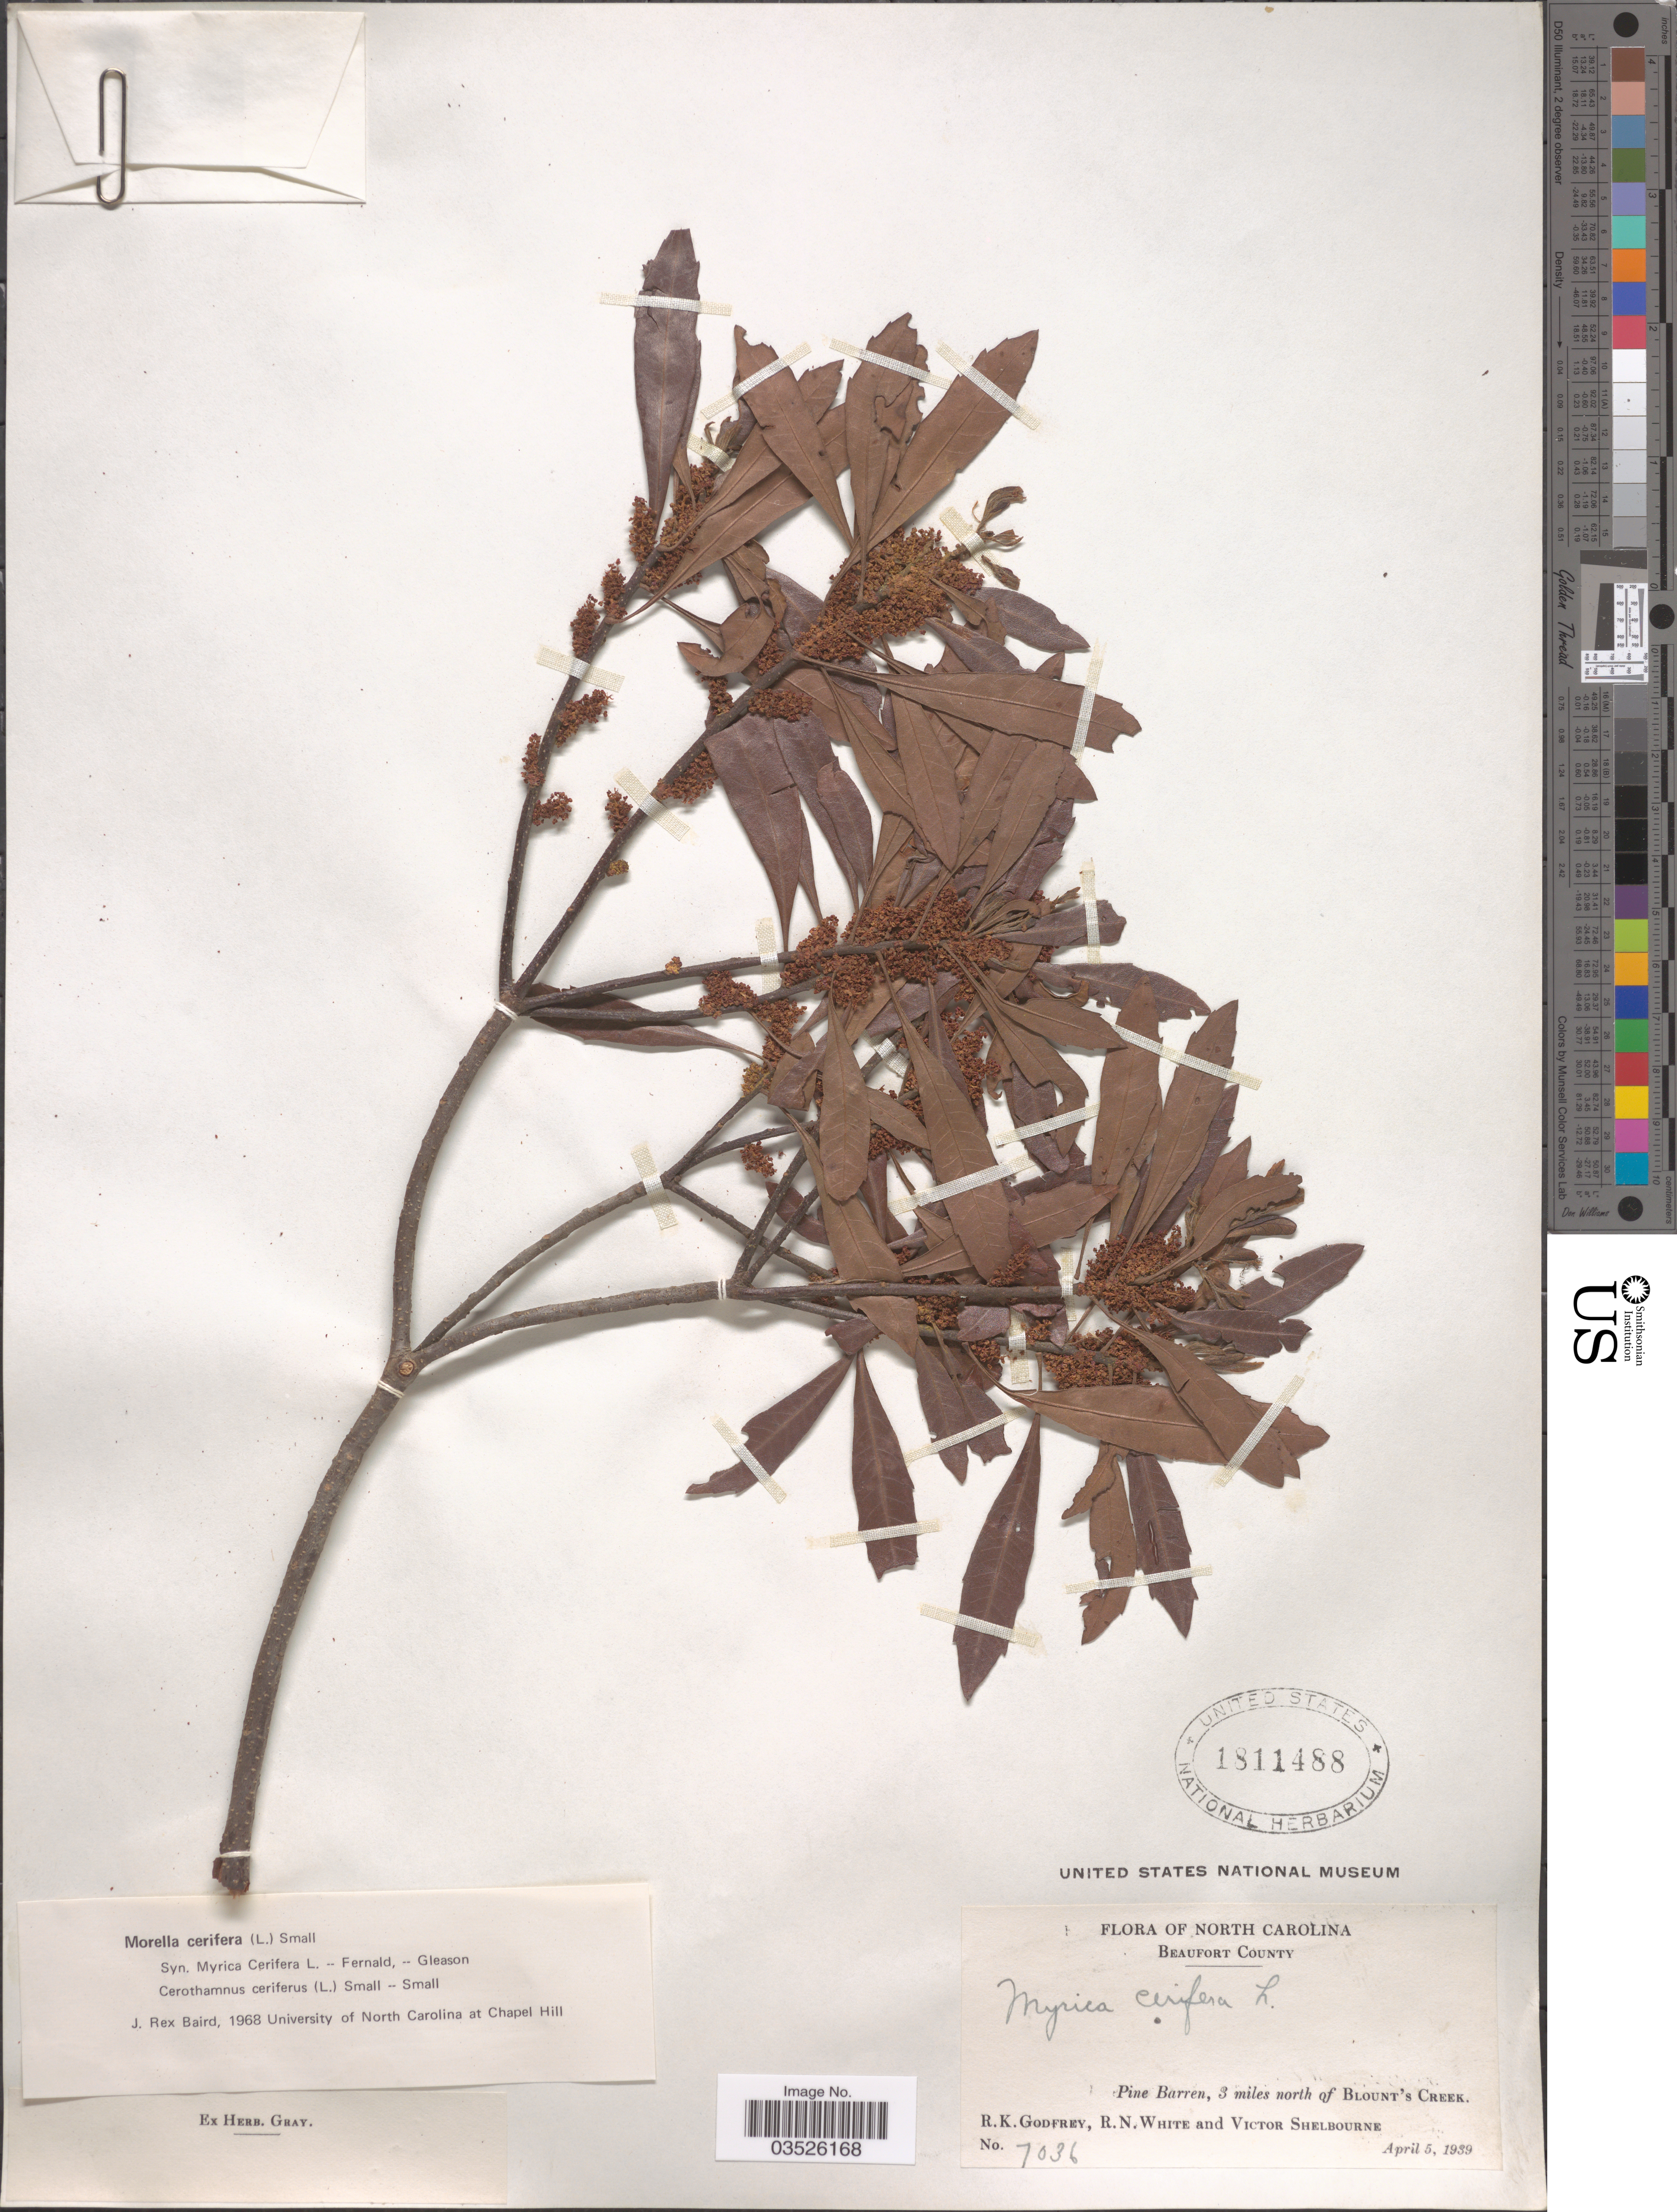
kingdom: Plantae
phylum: Tracheophyta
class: Magnoliopsida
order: Fagales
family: Myricaceae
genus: Morella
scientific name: Morella cerifera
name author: (L.) Small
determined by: Baird, James Rex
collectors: R. K. Godfrey, R. N. White & V. Shelbourne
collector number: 7036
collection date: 1939-04-05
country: United States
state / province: North Carolina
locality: Beaufort County. Pine Barren, 3 miles north of Blount's Creek.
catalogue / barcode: US 1811488